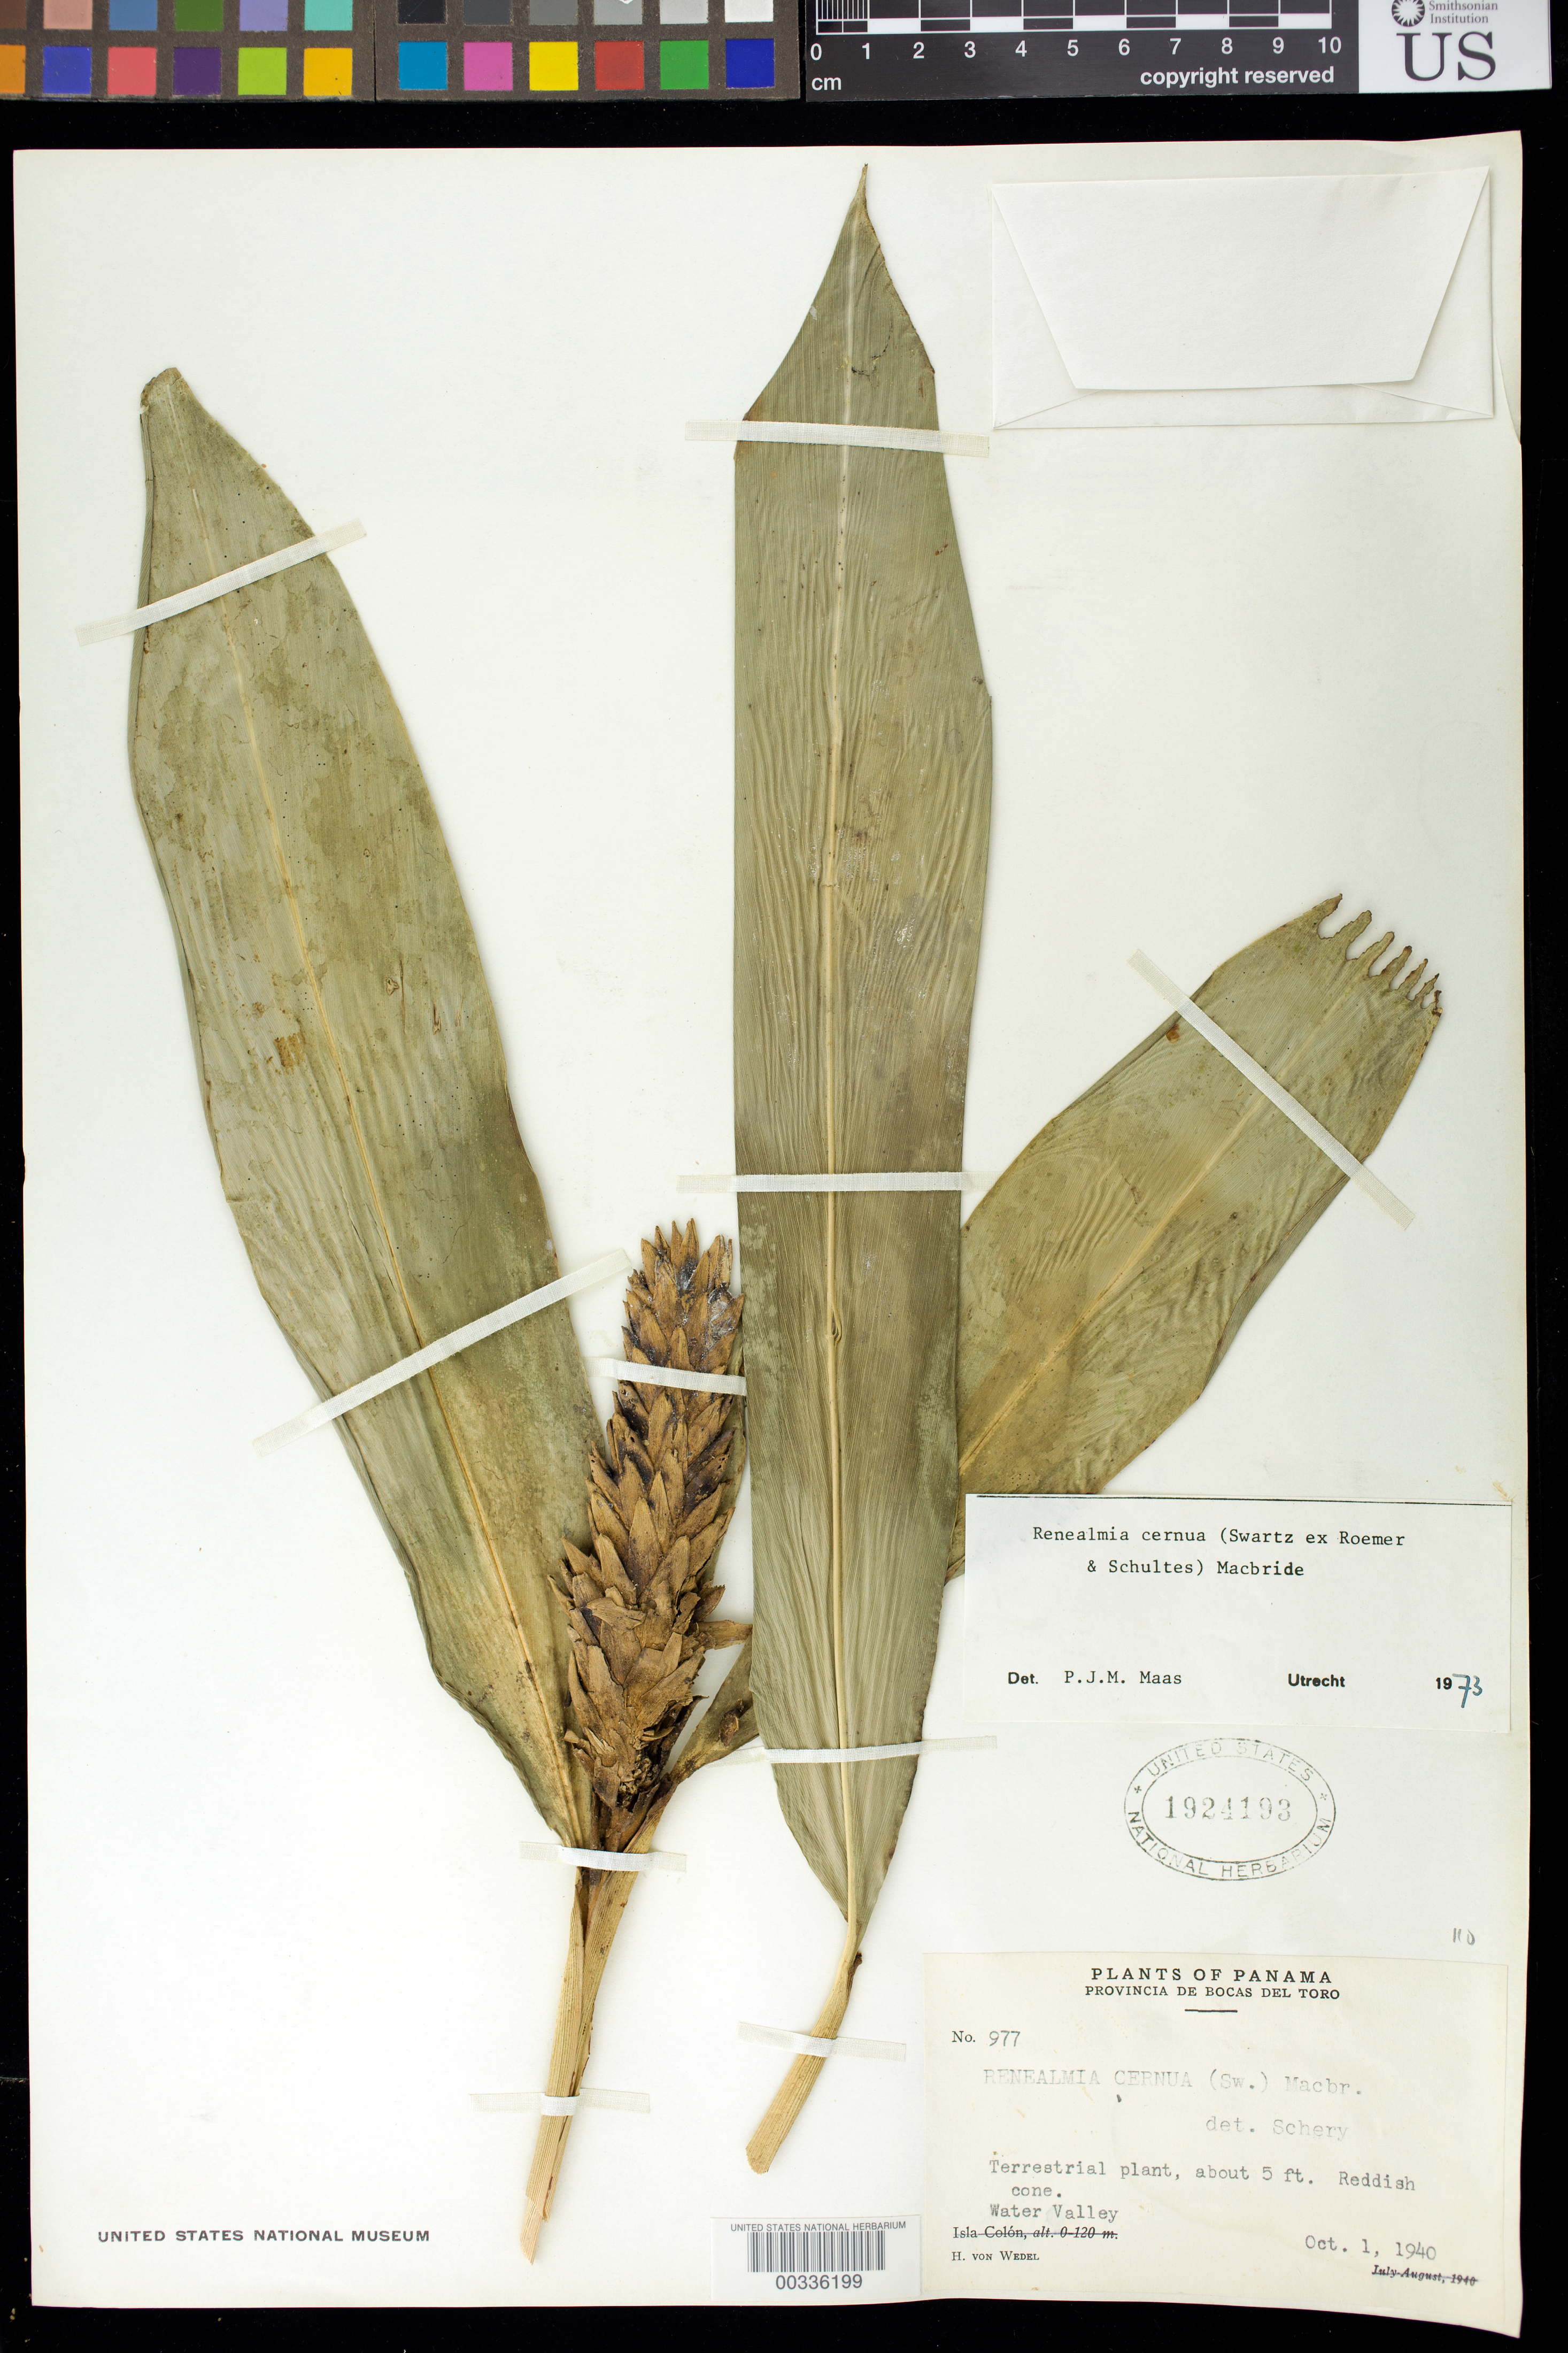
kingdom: Plantae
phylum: Tracheophyta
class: Liliopsida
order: Zingiberales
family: Zingiberaceae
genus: Renealmia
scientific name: Renealmia cernua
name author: (Sw. ex Roem. & Schult.) J.F. Macbr.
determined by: Maas, Paul J. M.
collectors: H. von Wedel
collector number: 977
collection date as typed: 01 Oct 1940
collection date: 1940-10-01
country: Panama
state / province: Bocas del Toro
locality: Water Valley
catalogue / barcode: US 1924193